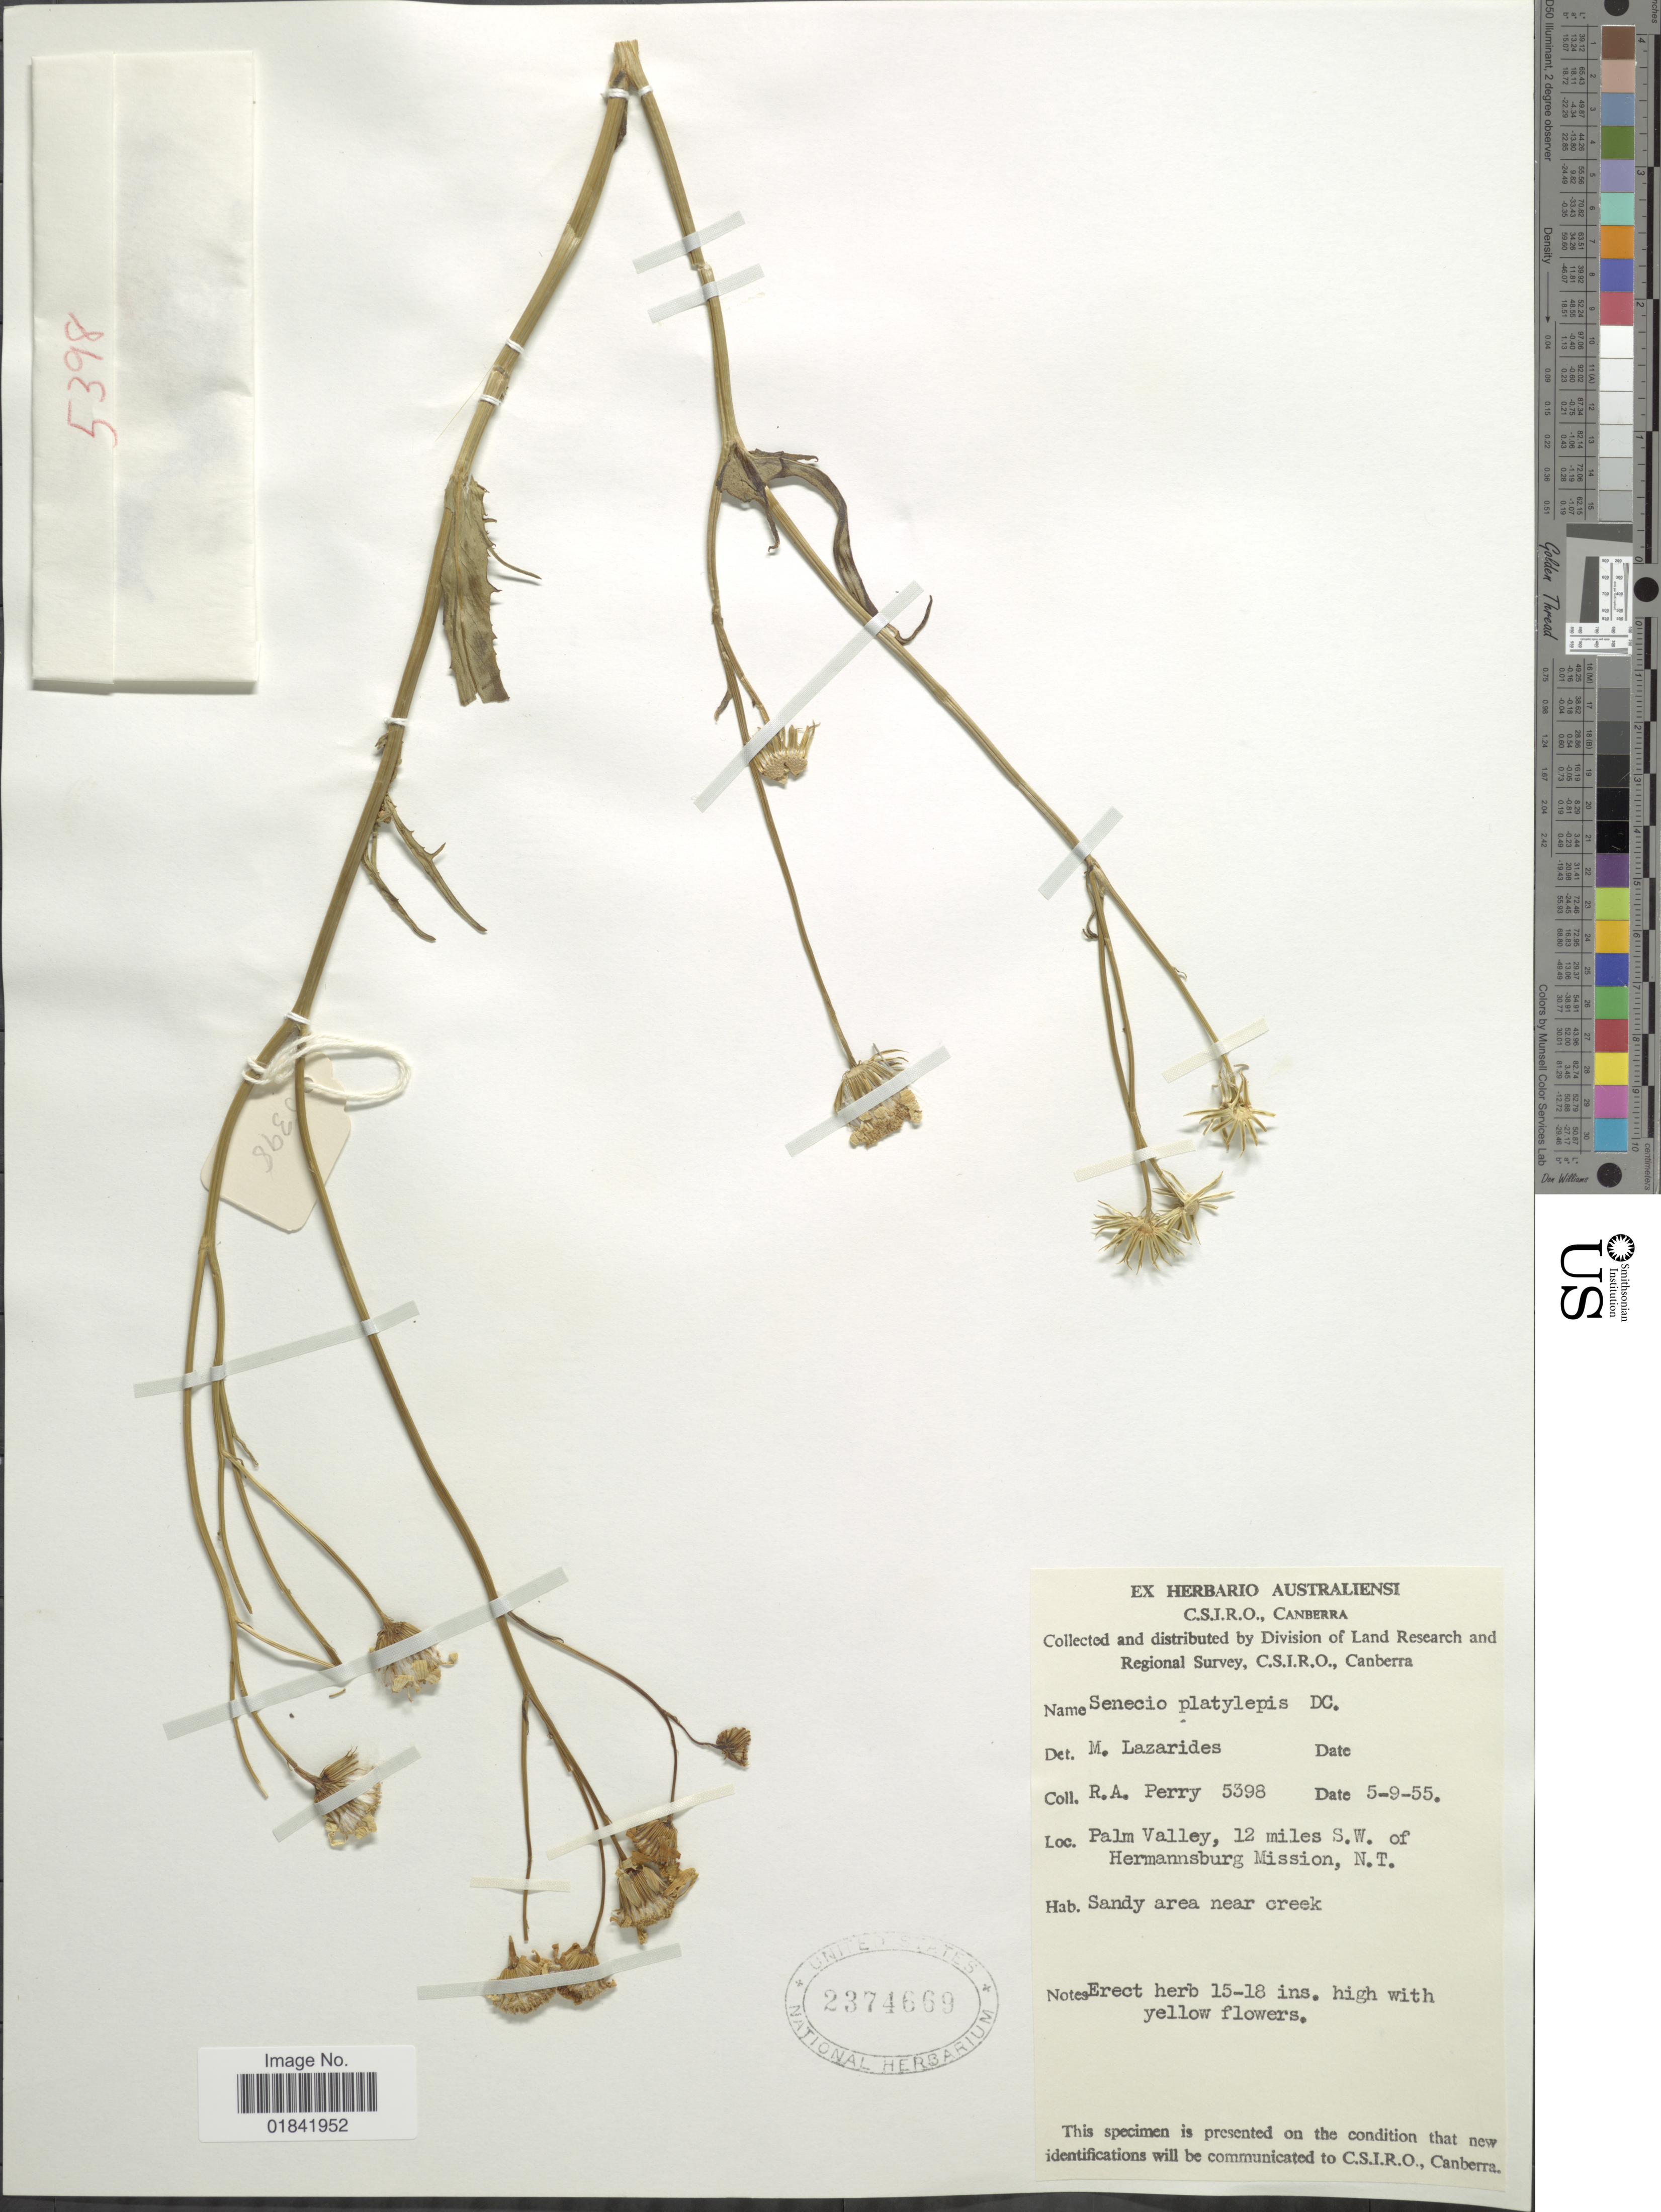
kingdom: Plantae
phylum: Tracheophyta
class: Magnoliopsida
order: Asterales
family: Asteraceae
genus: Senecio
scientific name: Senecio platylepis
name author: DC.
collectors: Perry, R. A.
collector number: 5398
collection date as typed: Transcribed d/m/y: 5/9/55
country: Australia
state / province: Northern Territory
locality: Palm Valley, 12 miles S. W. of Hermannsburg Mission, N. T.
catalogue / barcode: US 2374669